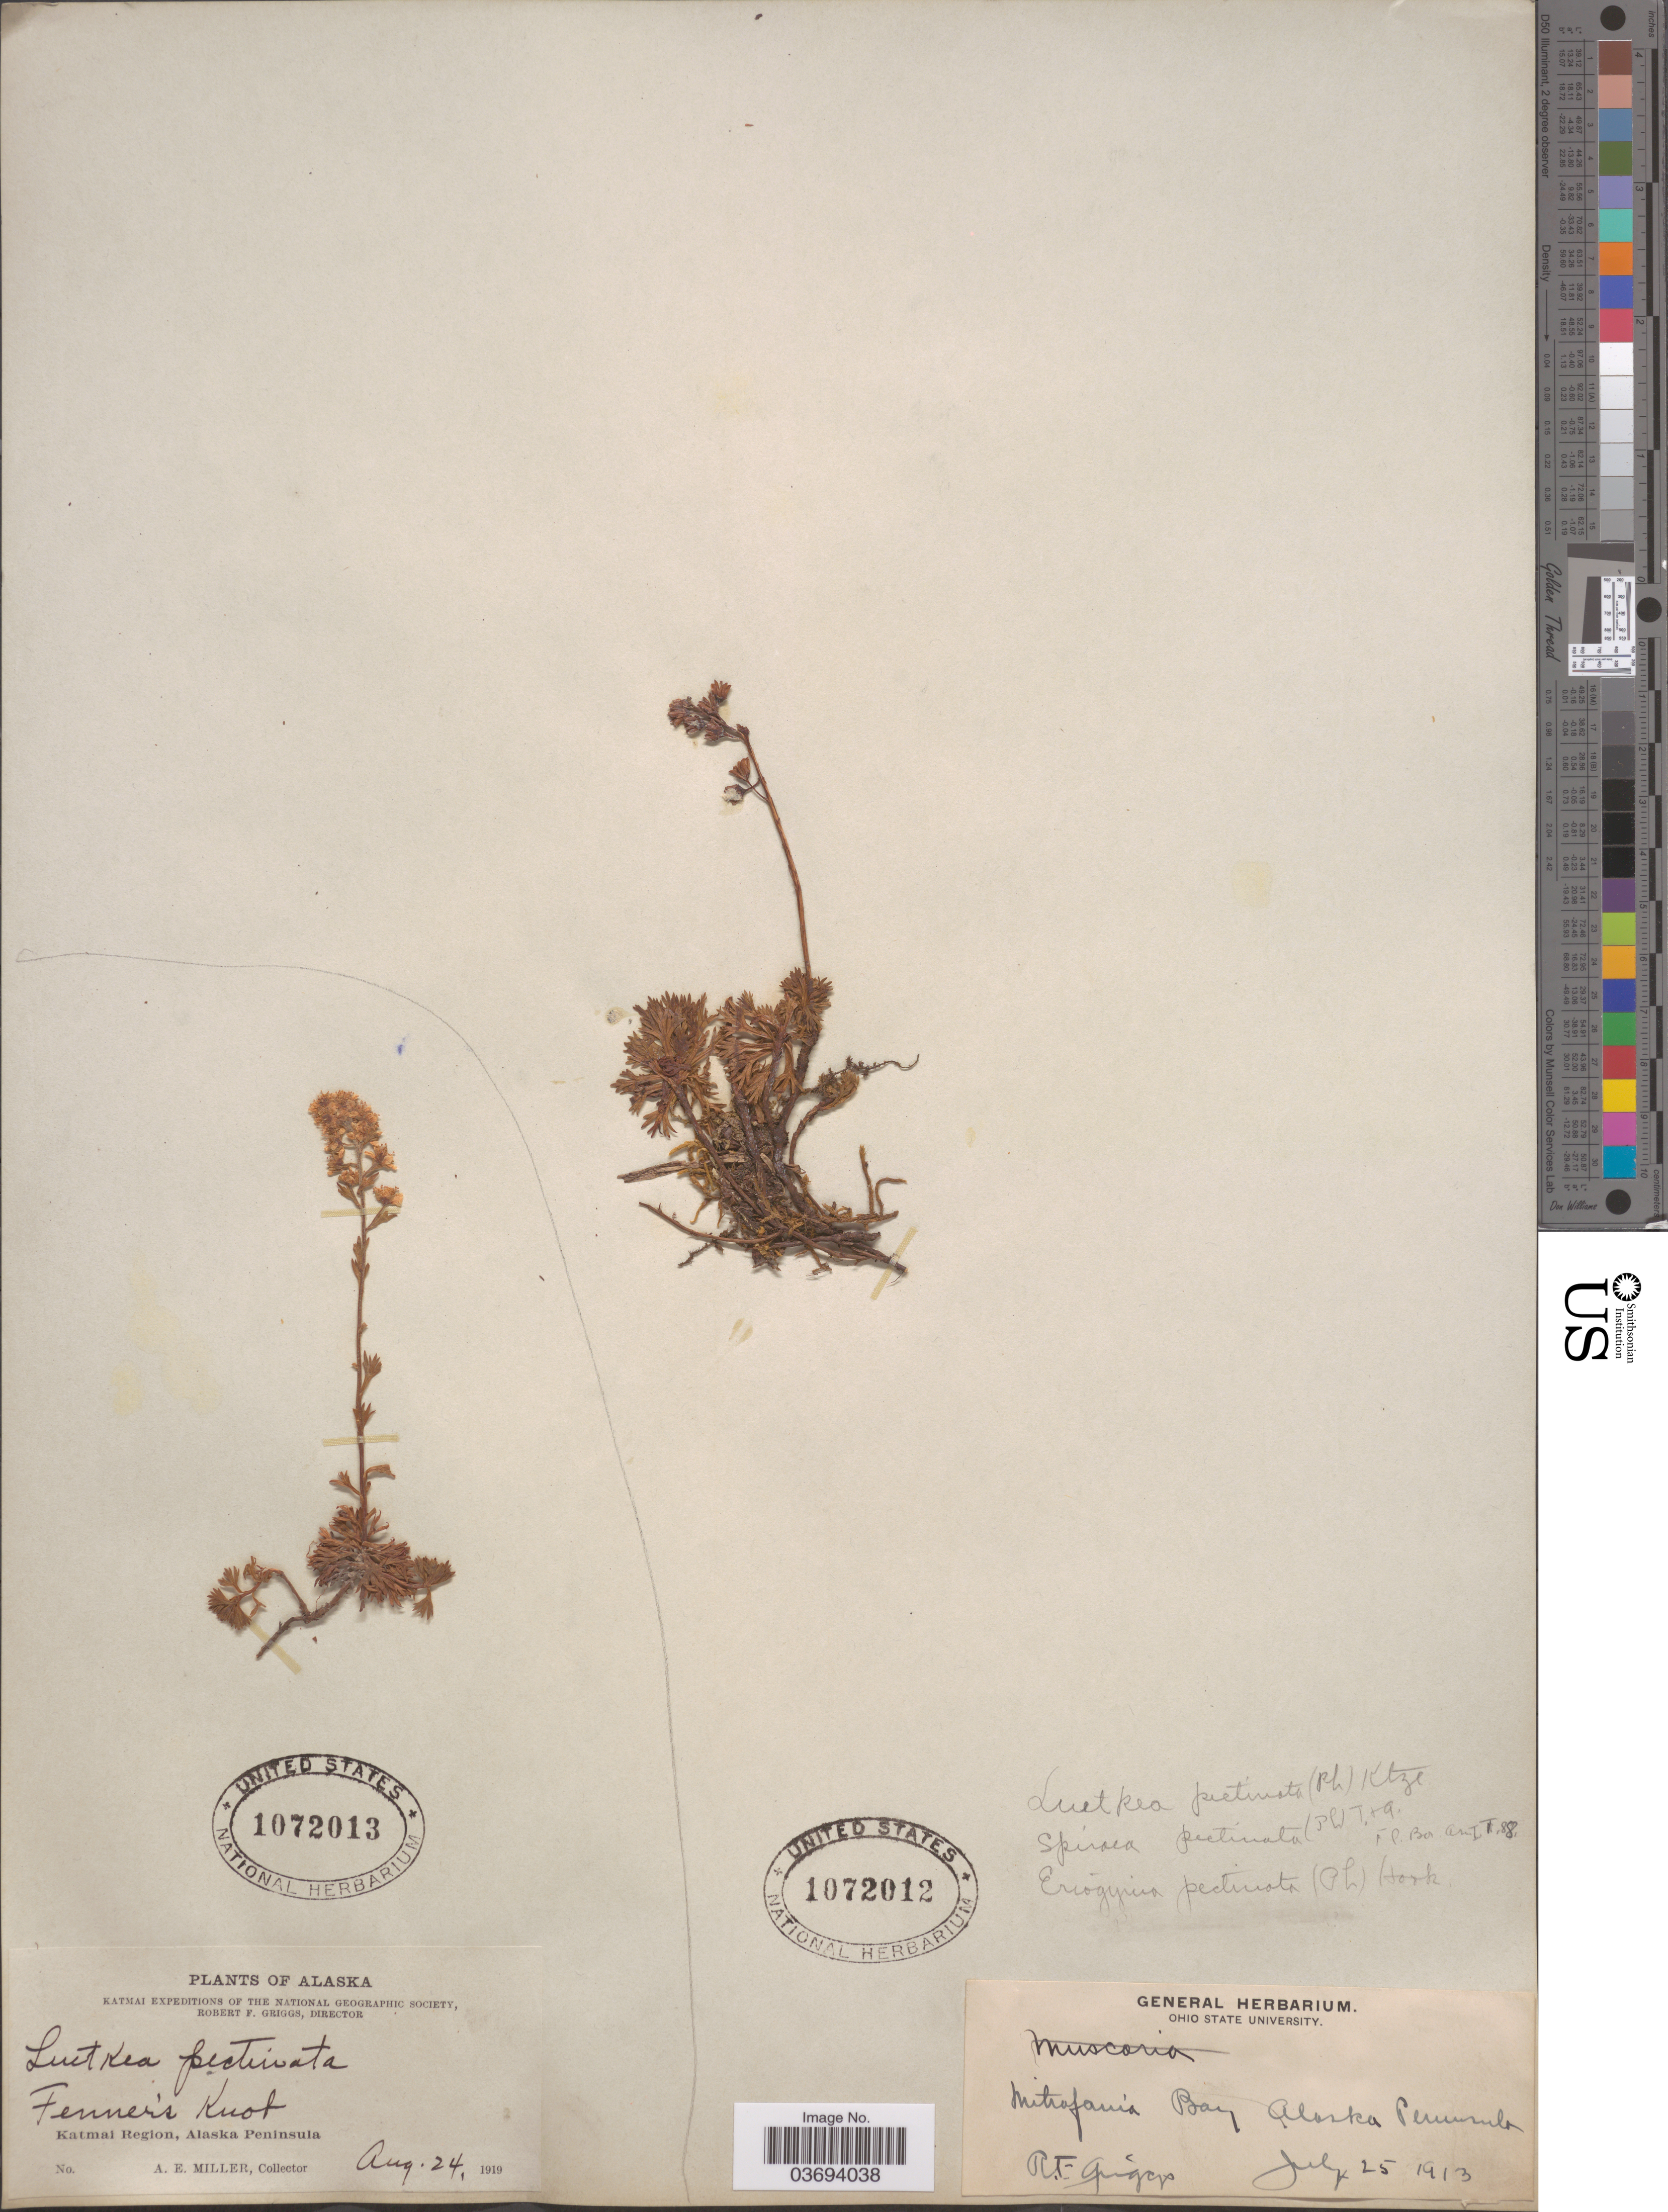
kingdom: Plantae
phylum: Tracheophyta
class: Magnoliopsida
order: Rosales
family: Rosaceae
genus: Luetkea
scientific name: Luetkea pectinata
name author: (Pursh) Kuntze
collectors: R. F. Griggs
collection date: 1913-07-25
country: United States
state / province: Alaska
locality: Mitrofania Bay Alaska Peninsula.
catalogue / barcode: US 1072012-2